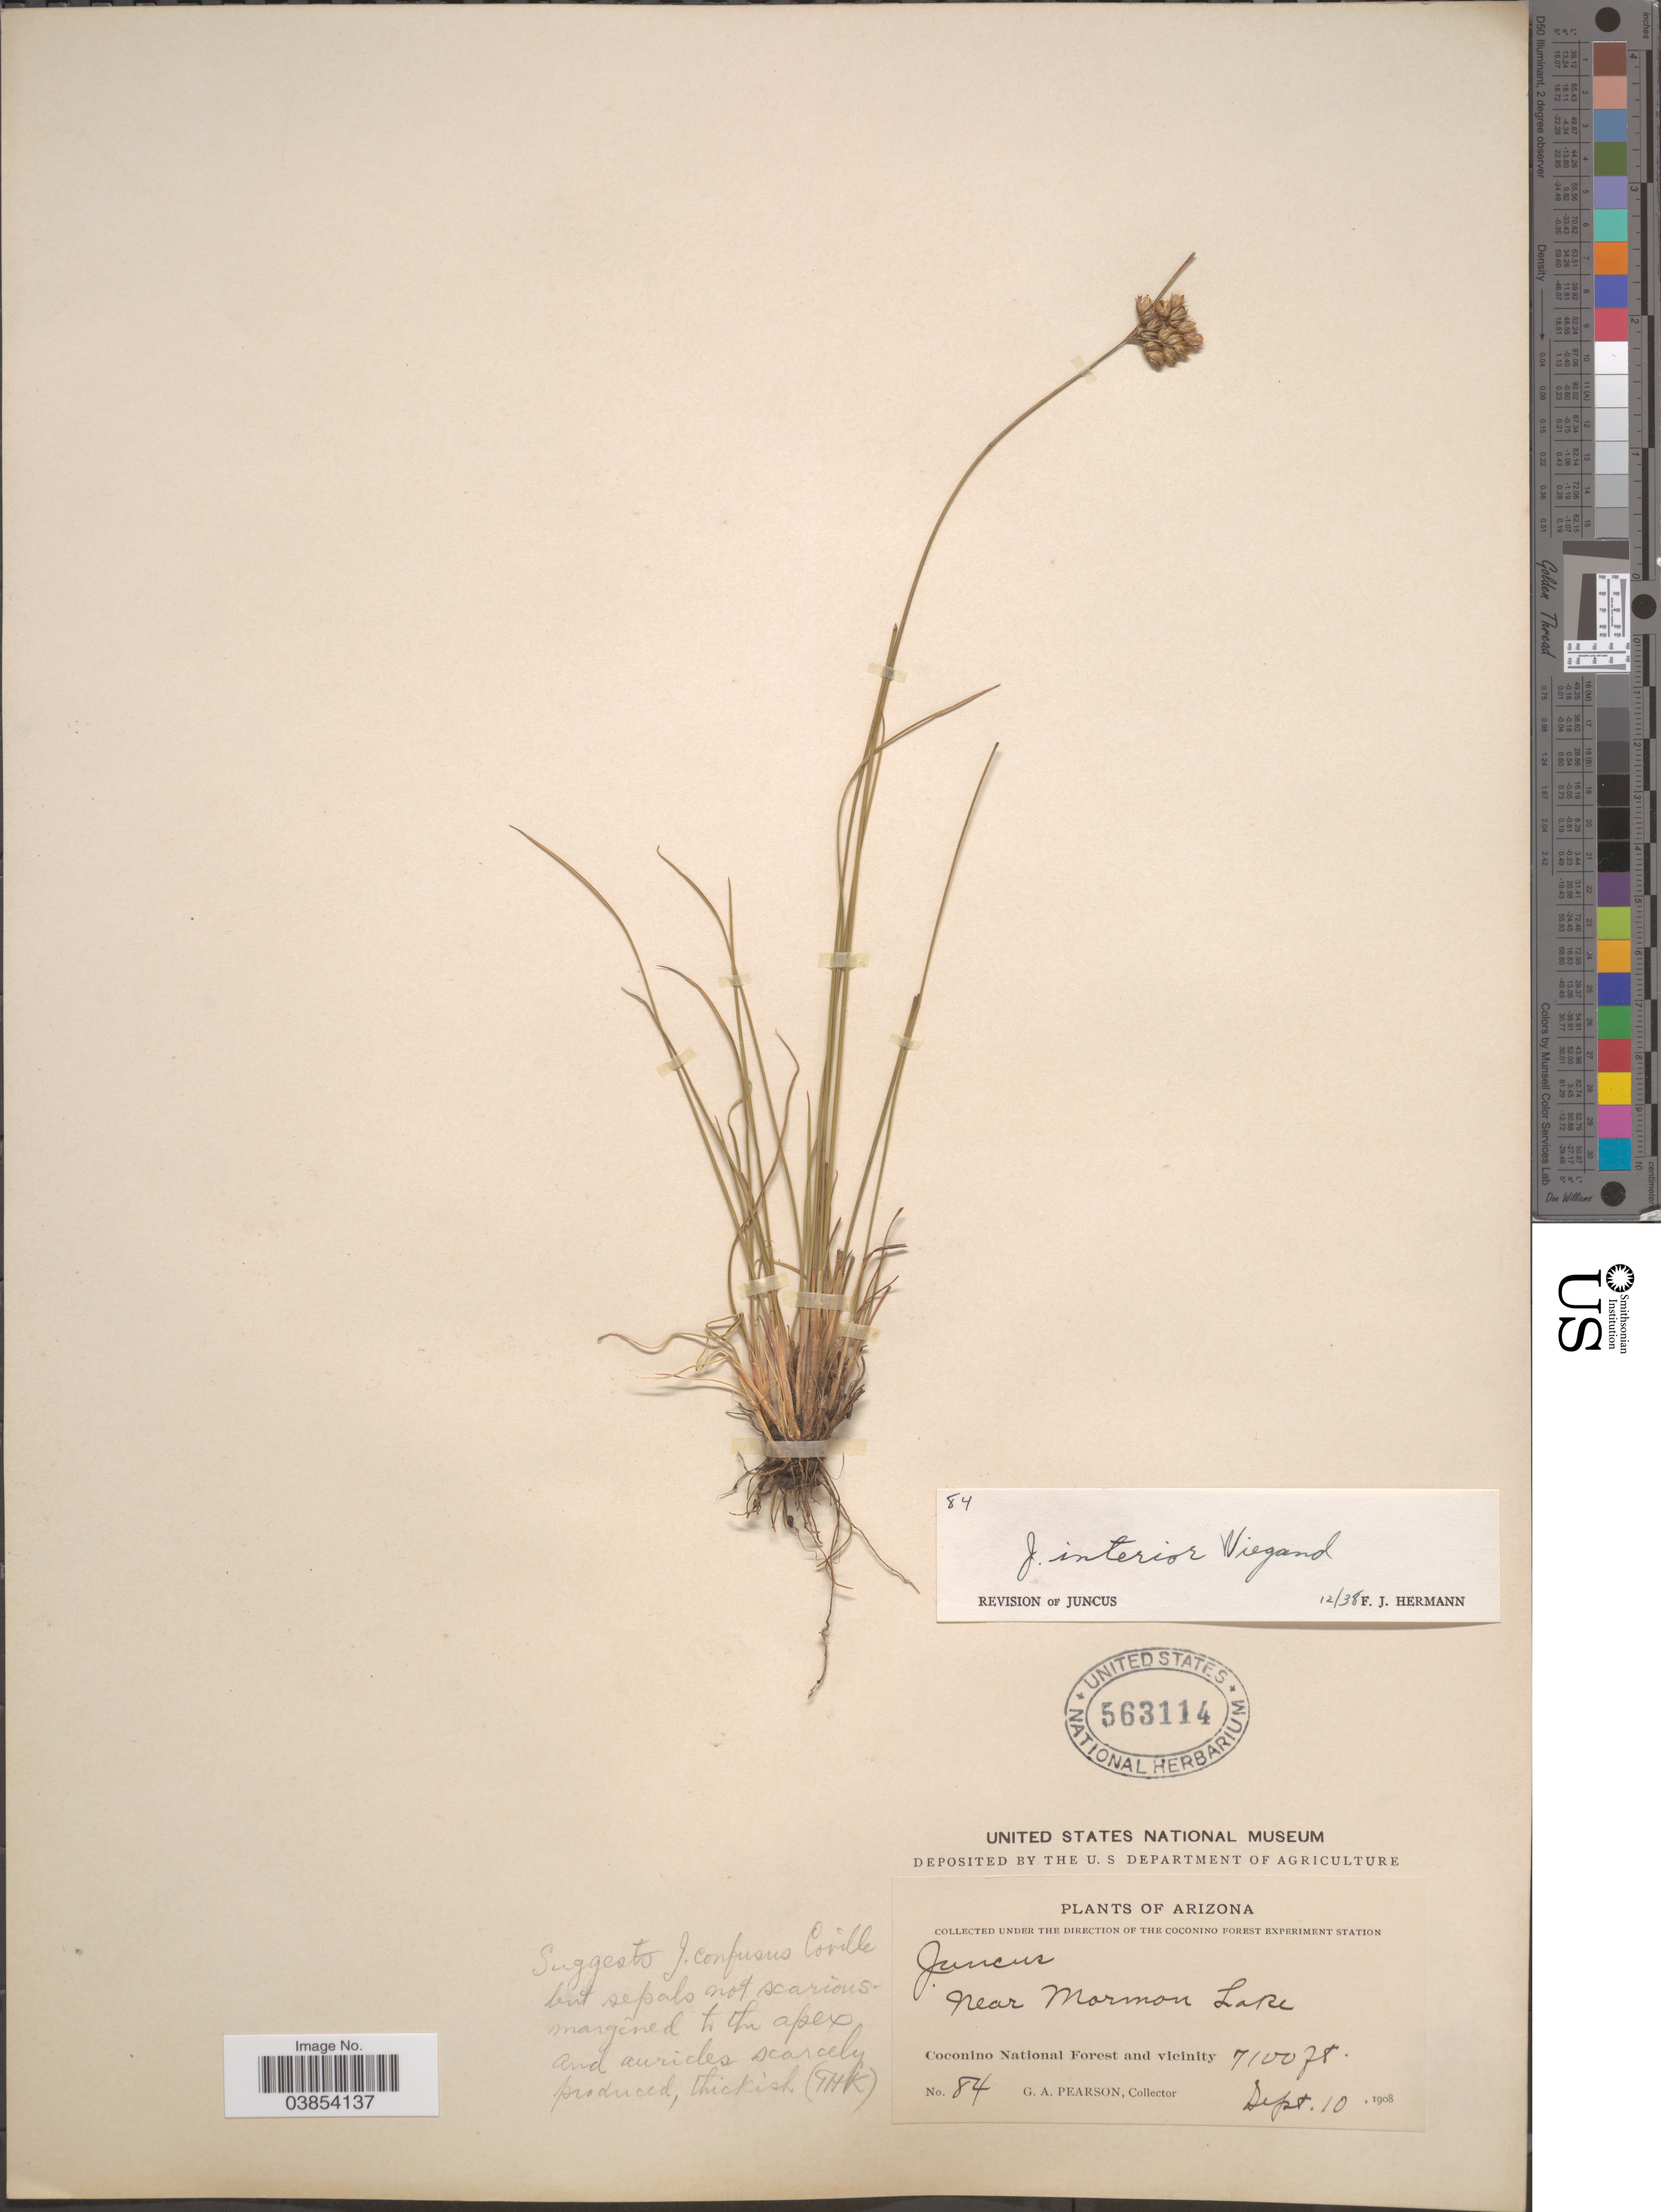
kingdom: Plantae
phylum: Tracheophyta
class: Liliopsida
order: Poales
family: Juncaceae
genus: Juncus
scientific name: Juncus interior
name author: Wiegand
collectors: G. Pearson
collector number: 84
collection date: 1908-09-10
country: United States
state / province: Arizona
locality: Near Mormon Lake. Coconino National Forest and vicinity.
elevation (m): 2164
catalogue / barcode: US 563114